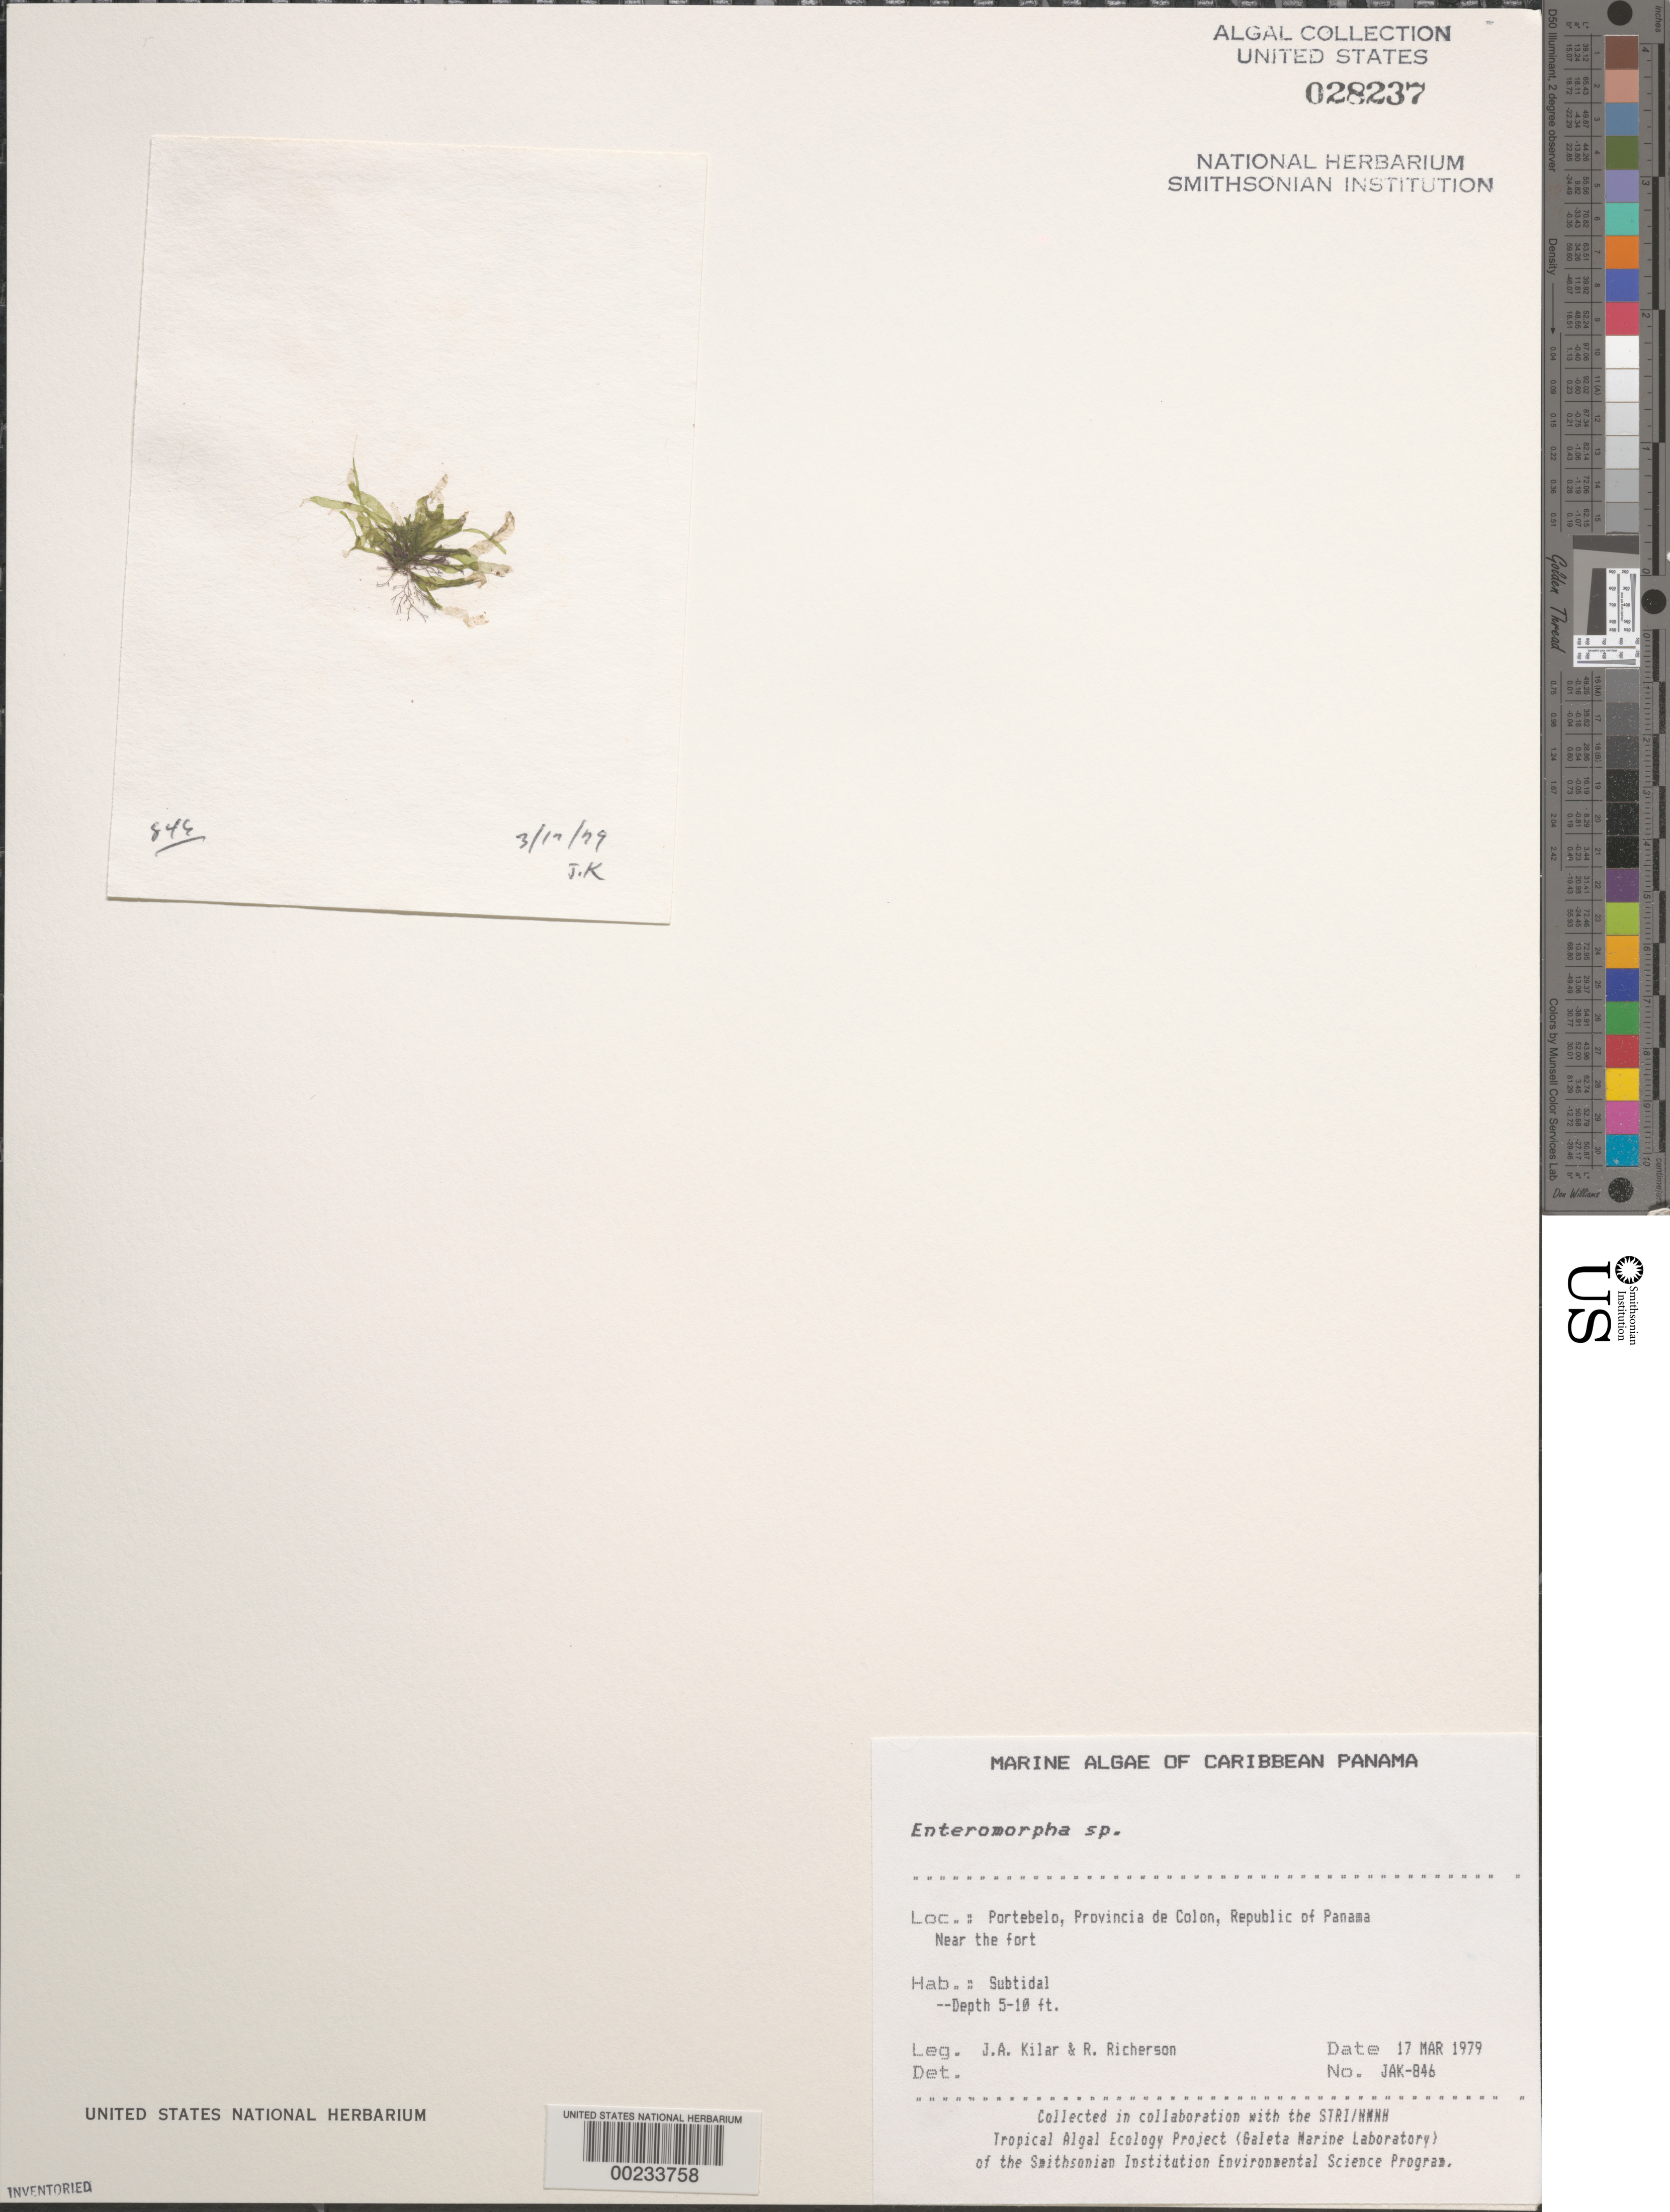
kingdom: Plantae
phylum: Chlorophyta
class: Ulvophyceae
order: Ulvales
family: Ulvaceae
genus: Ulva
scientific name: Ulva sp.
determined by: Algae name updating Project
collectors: J. A. Kilar & R. Richerson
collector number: JAK-846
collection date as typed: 17 Mar 1979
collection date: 1979-03-17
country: Panama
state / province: Colón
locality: Portebelo, near the Fort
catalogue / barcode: US 28237